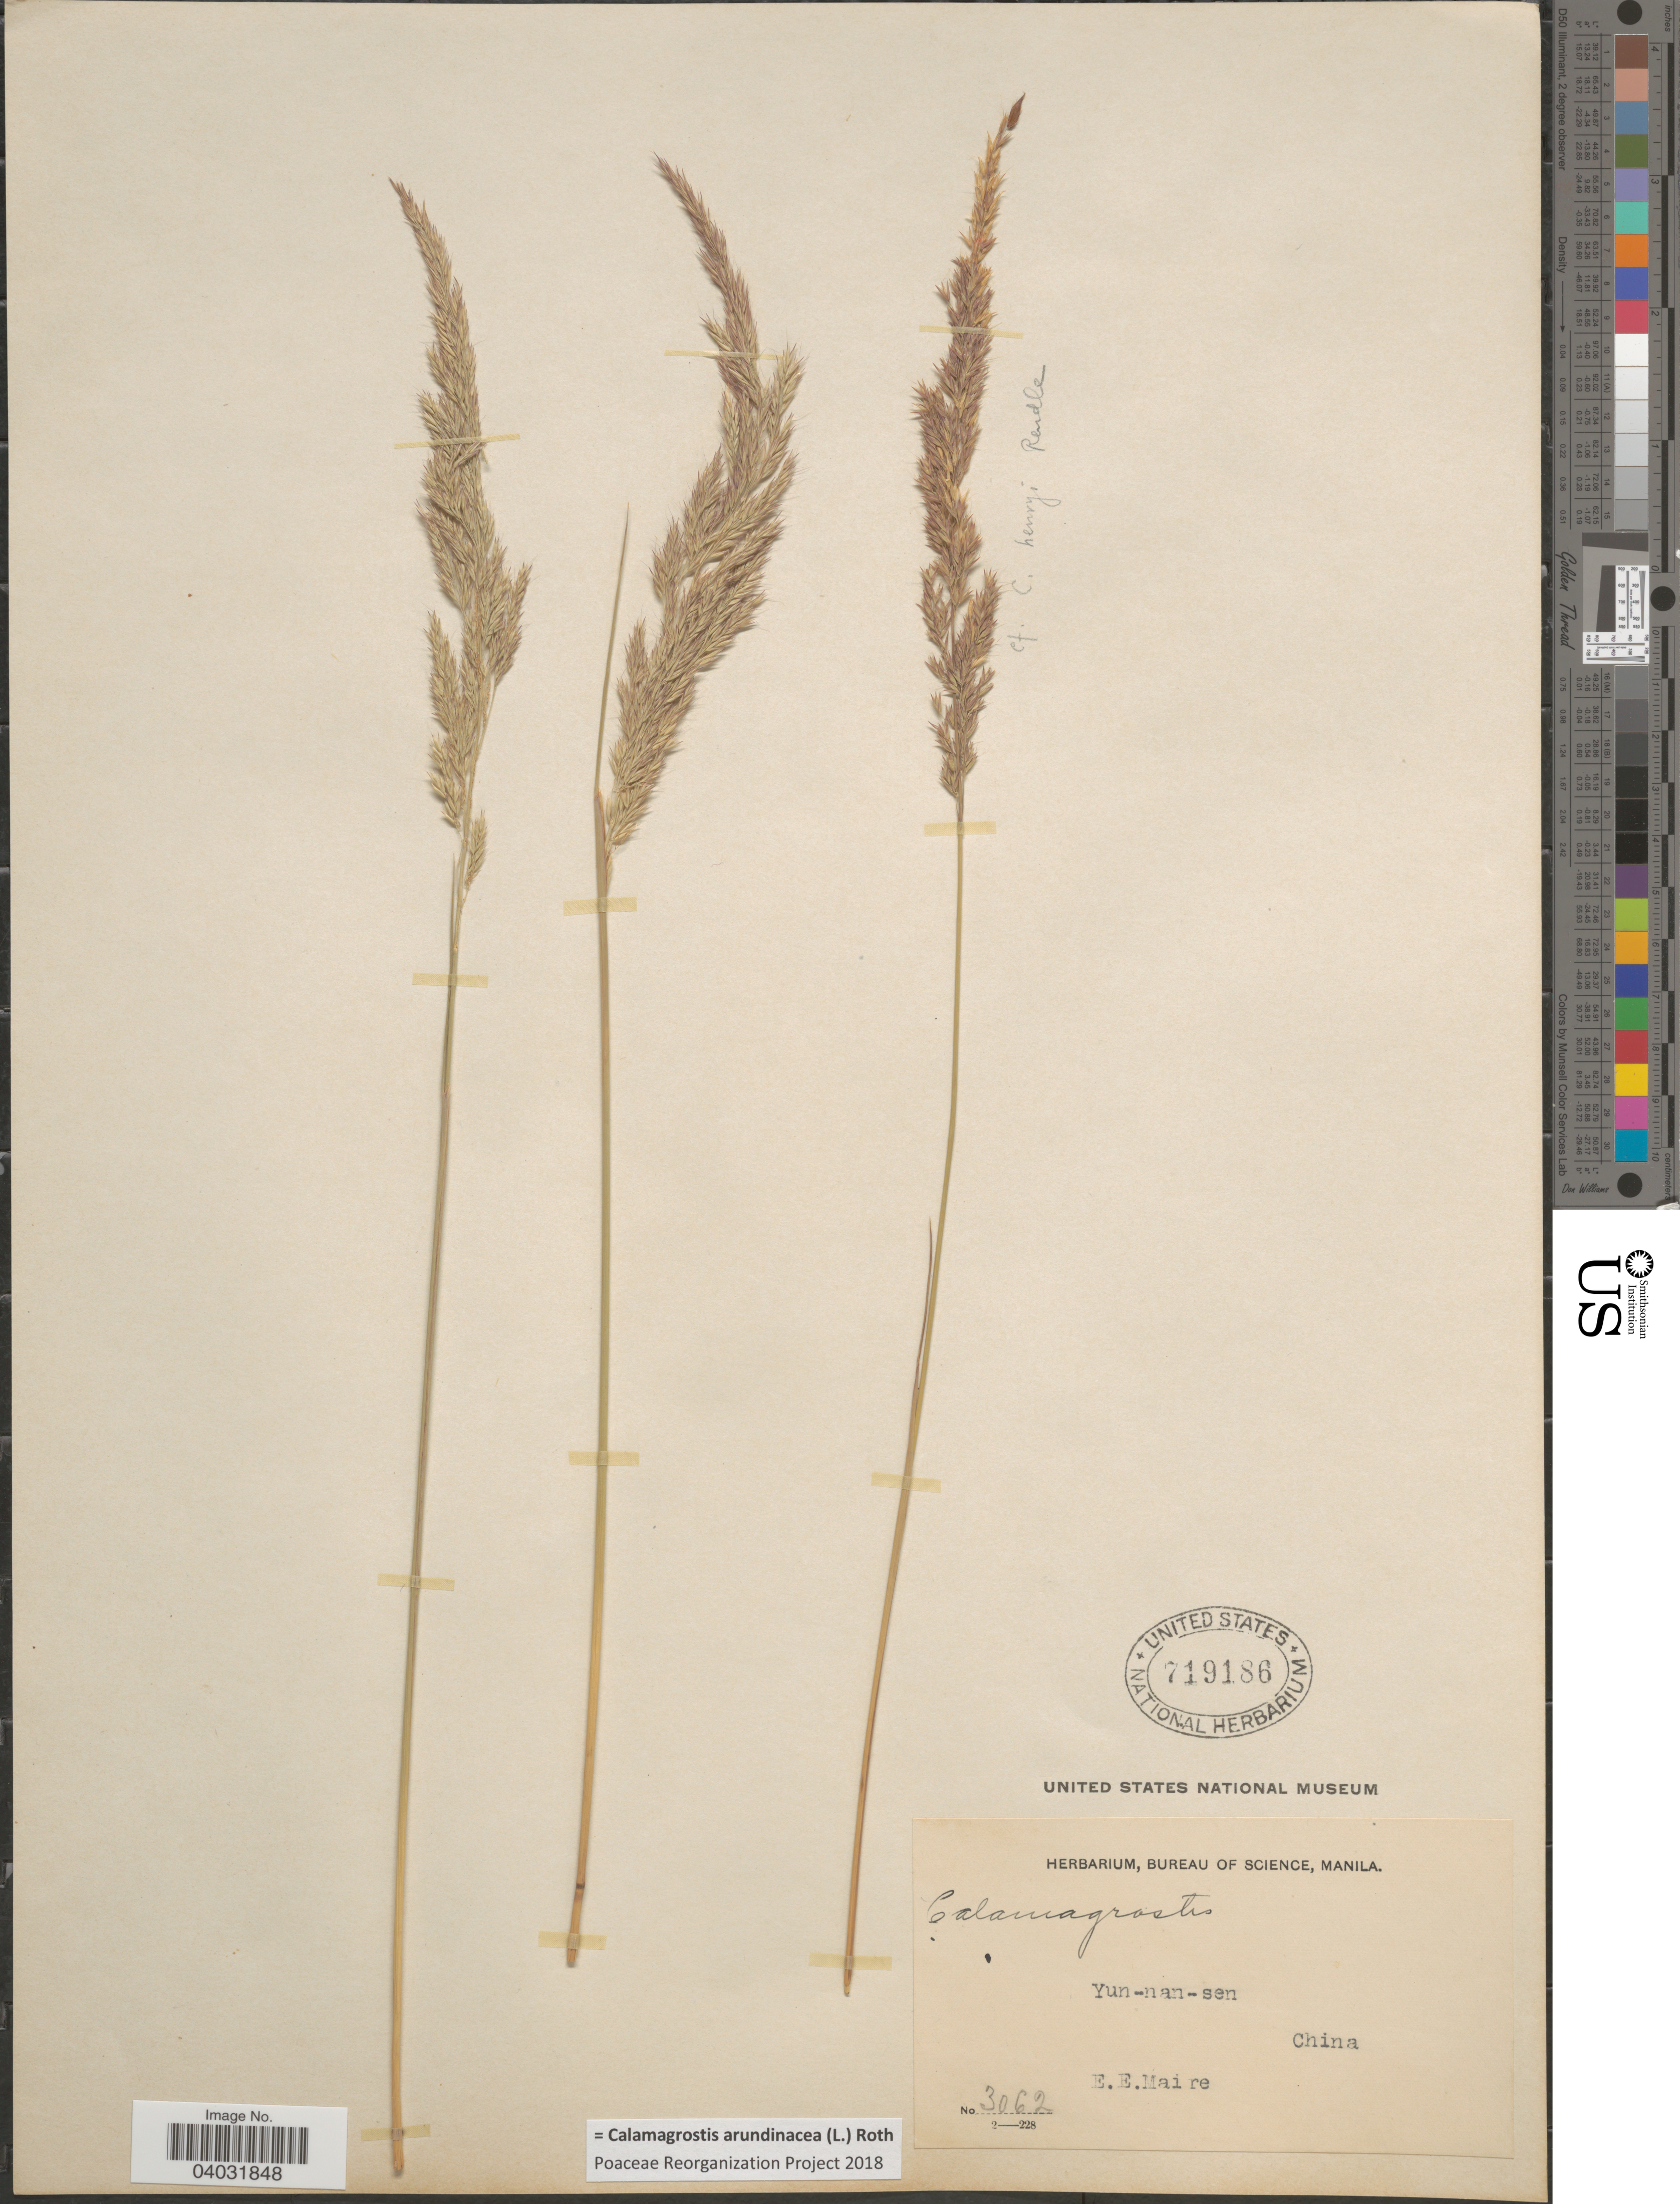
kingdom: Plantae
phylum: Tracheophyta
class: Liliopsida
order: Poales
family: Poaceae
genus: Calamagrostis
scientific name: Calamagrostis arundinacea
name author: (L.) Roth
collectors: E. E. Maire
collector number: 3062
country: China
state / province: Yunnan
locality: Yun-nan-sen.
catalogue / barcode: US 719186